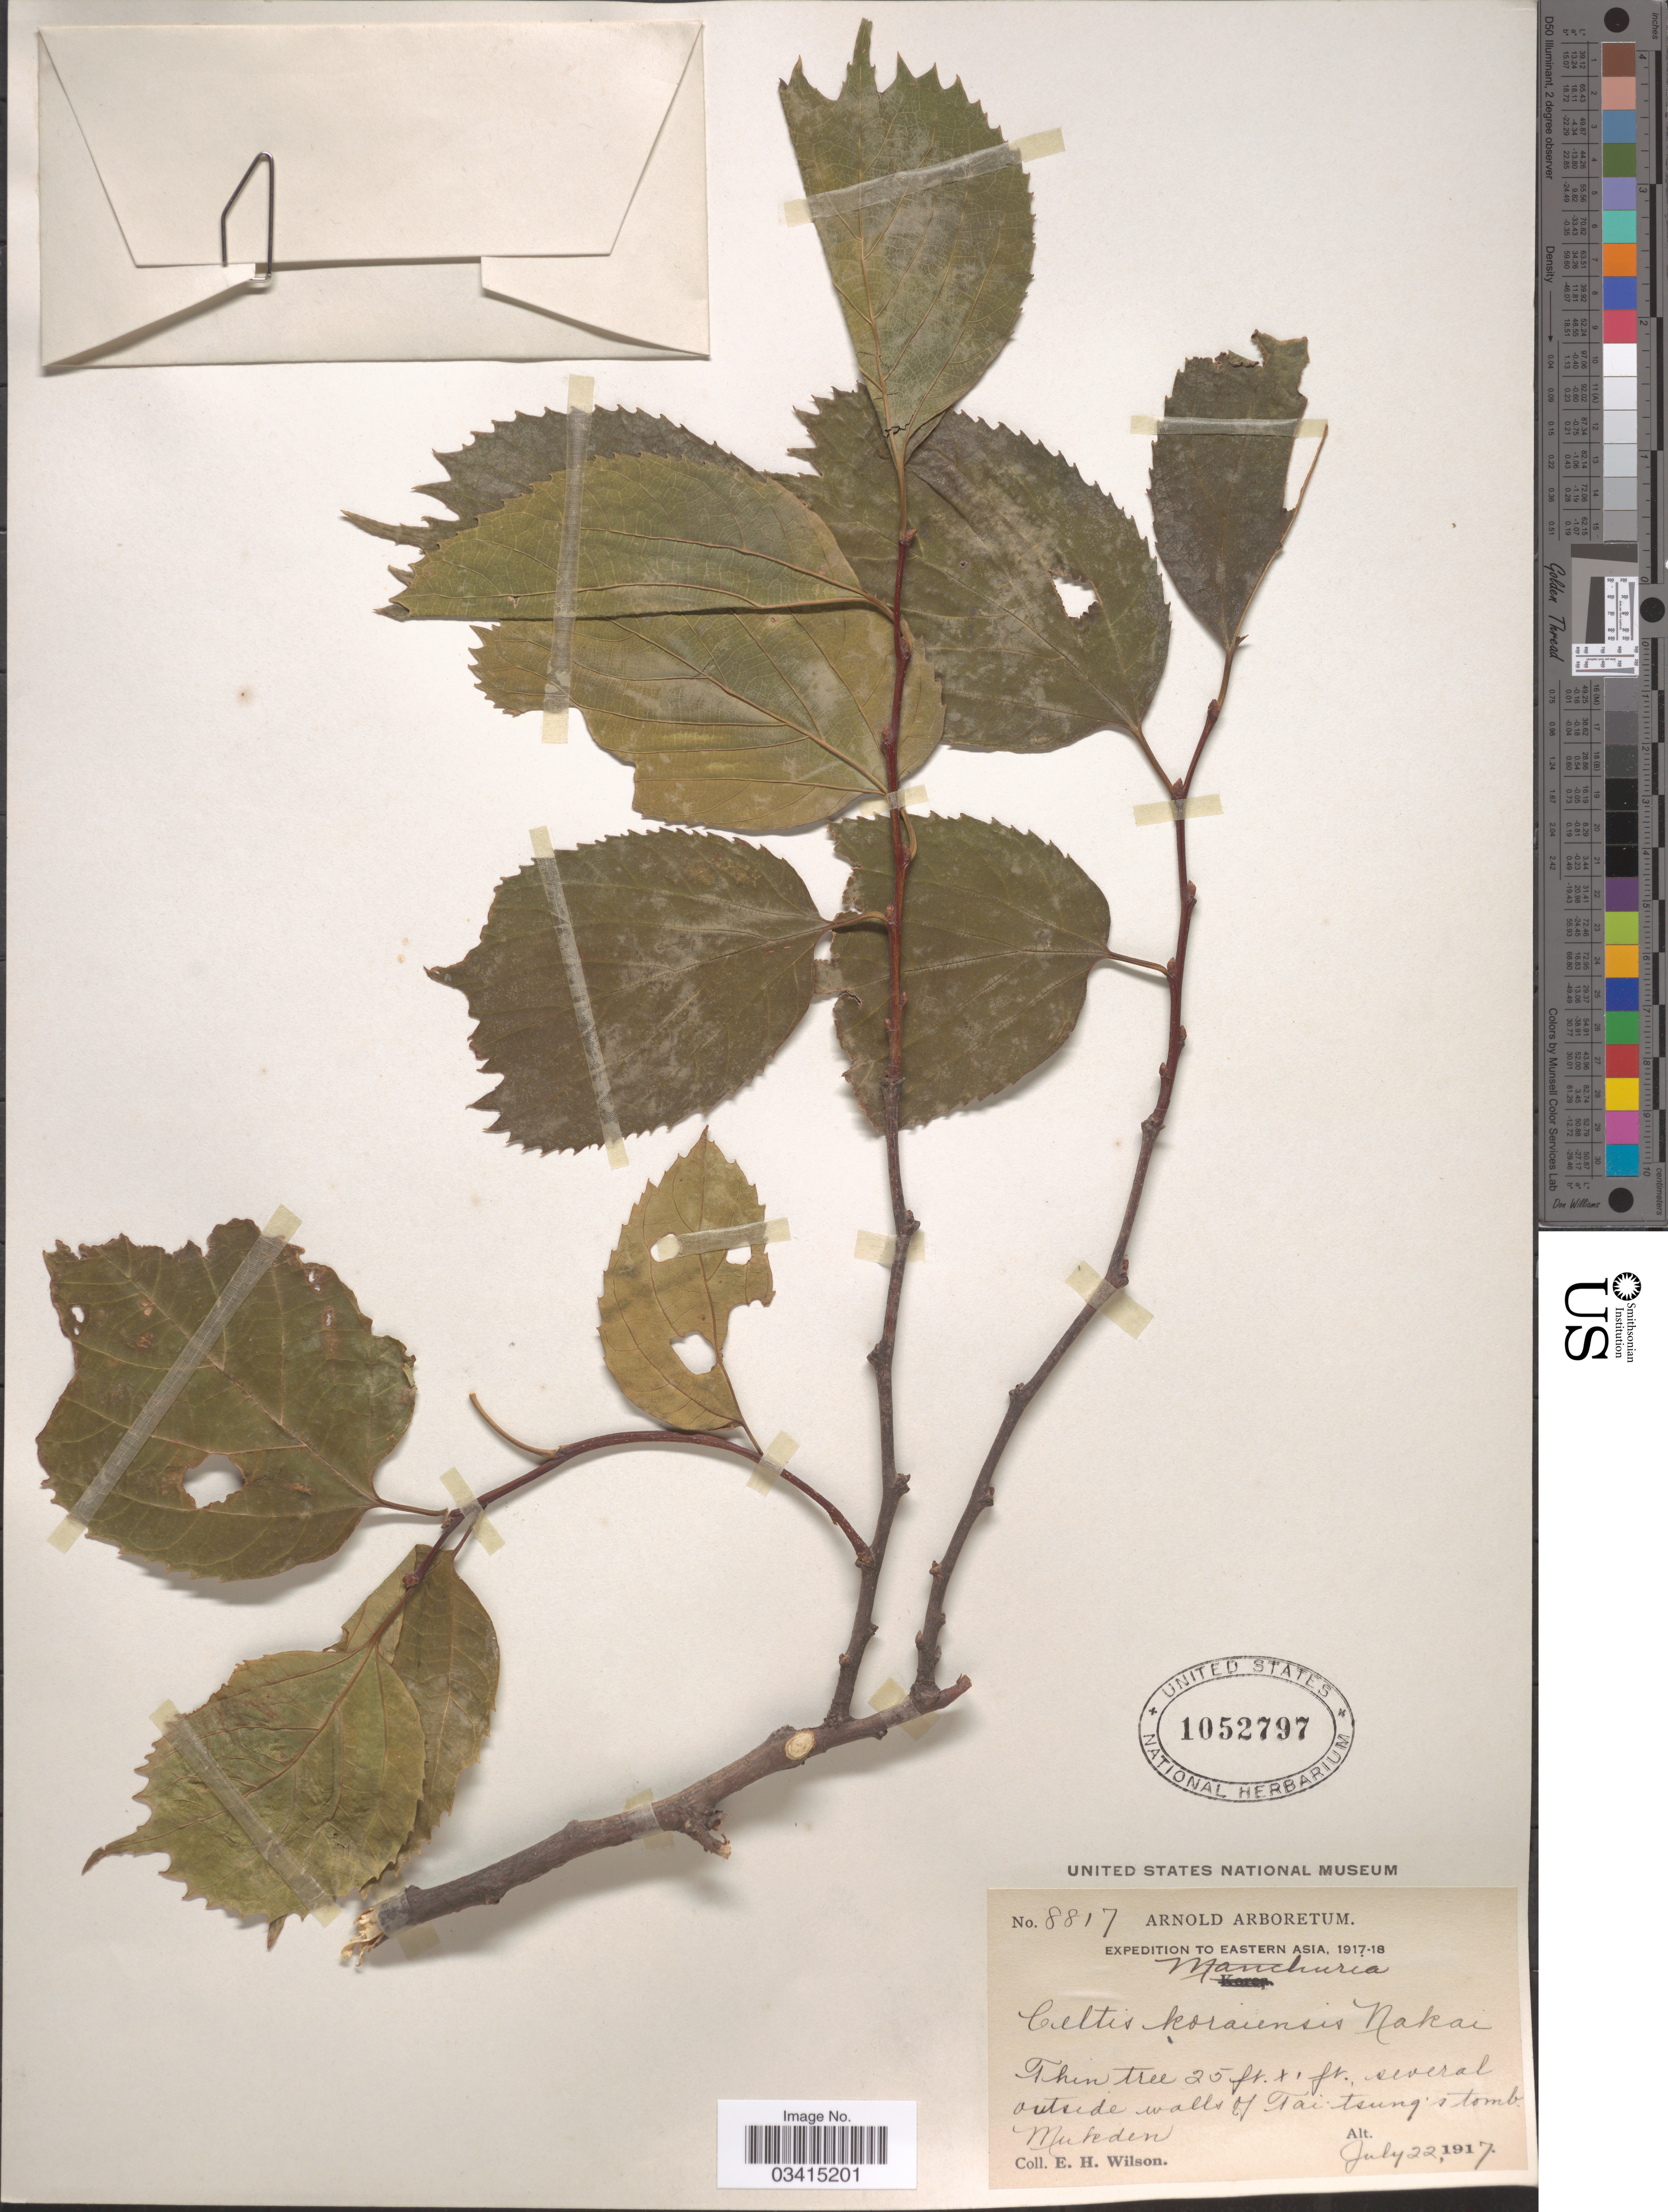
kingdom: Plantae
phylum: Tracheophyta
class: Magnoliopsida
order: Rosales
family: Cannabaceae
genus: Celtis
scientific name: Celtis koraiensis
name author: Nakai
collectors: E. Wilson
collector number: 8817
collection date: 1917-07-22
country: China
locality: Eastern Asia. Manchuria. Several outside walls of Tai tsung's tomb. Mukden.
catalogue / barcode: US 1052797